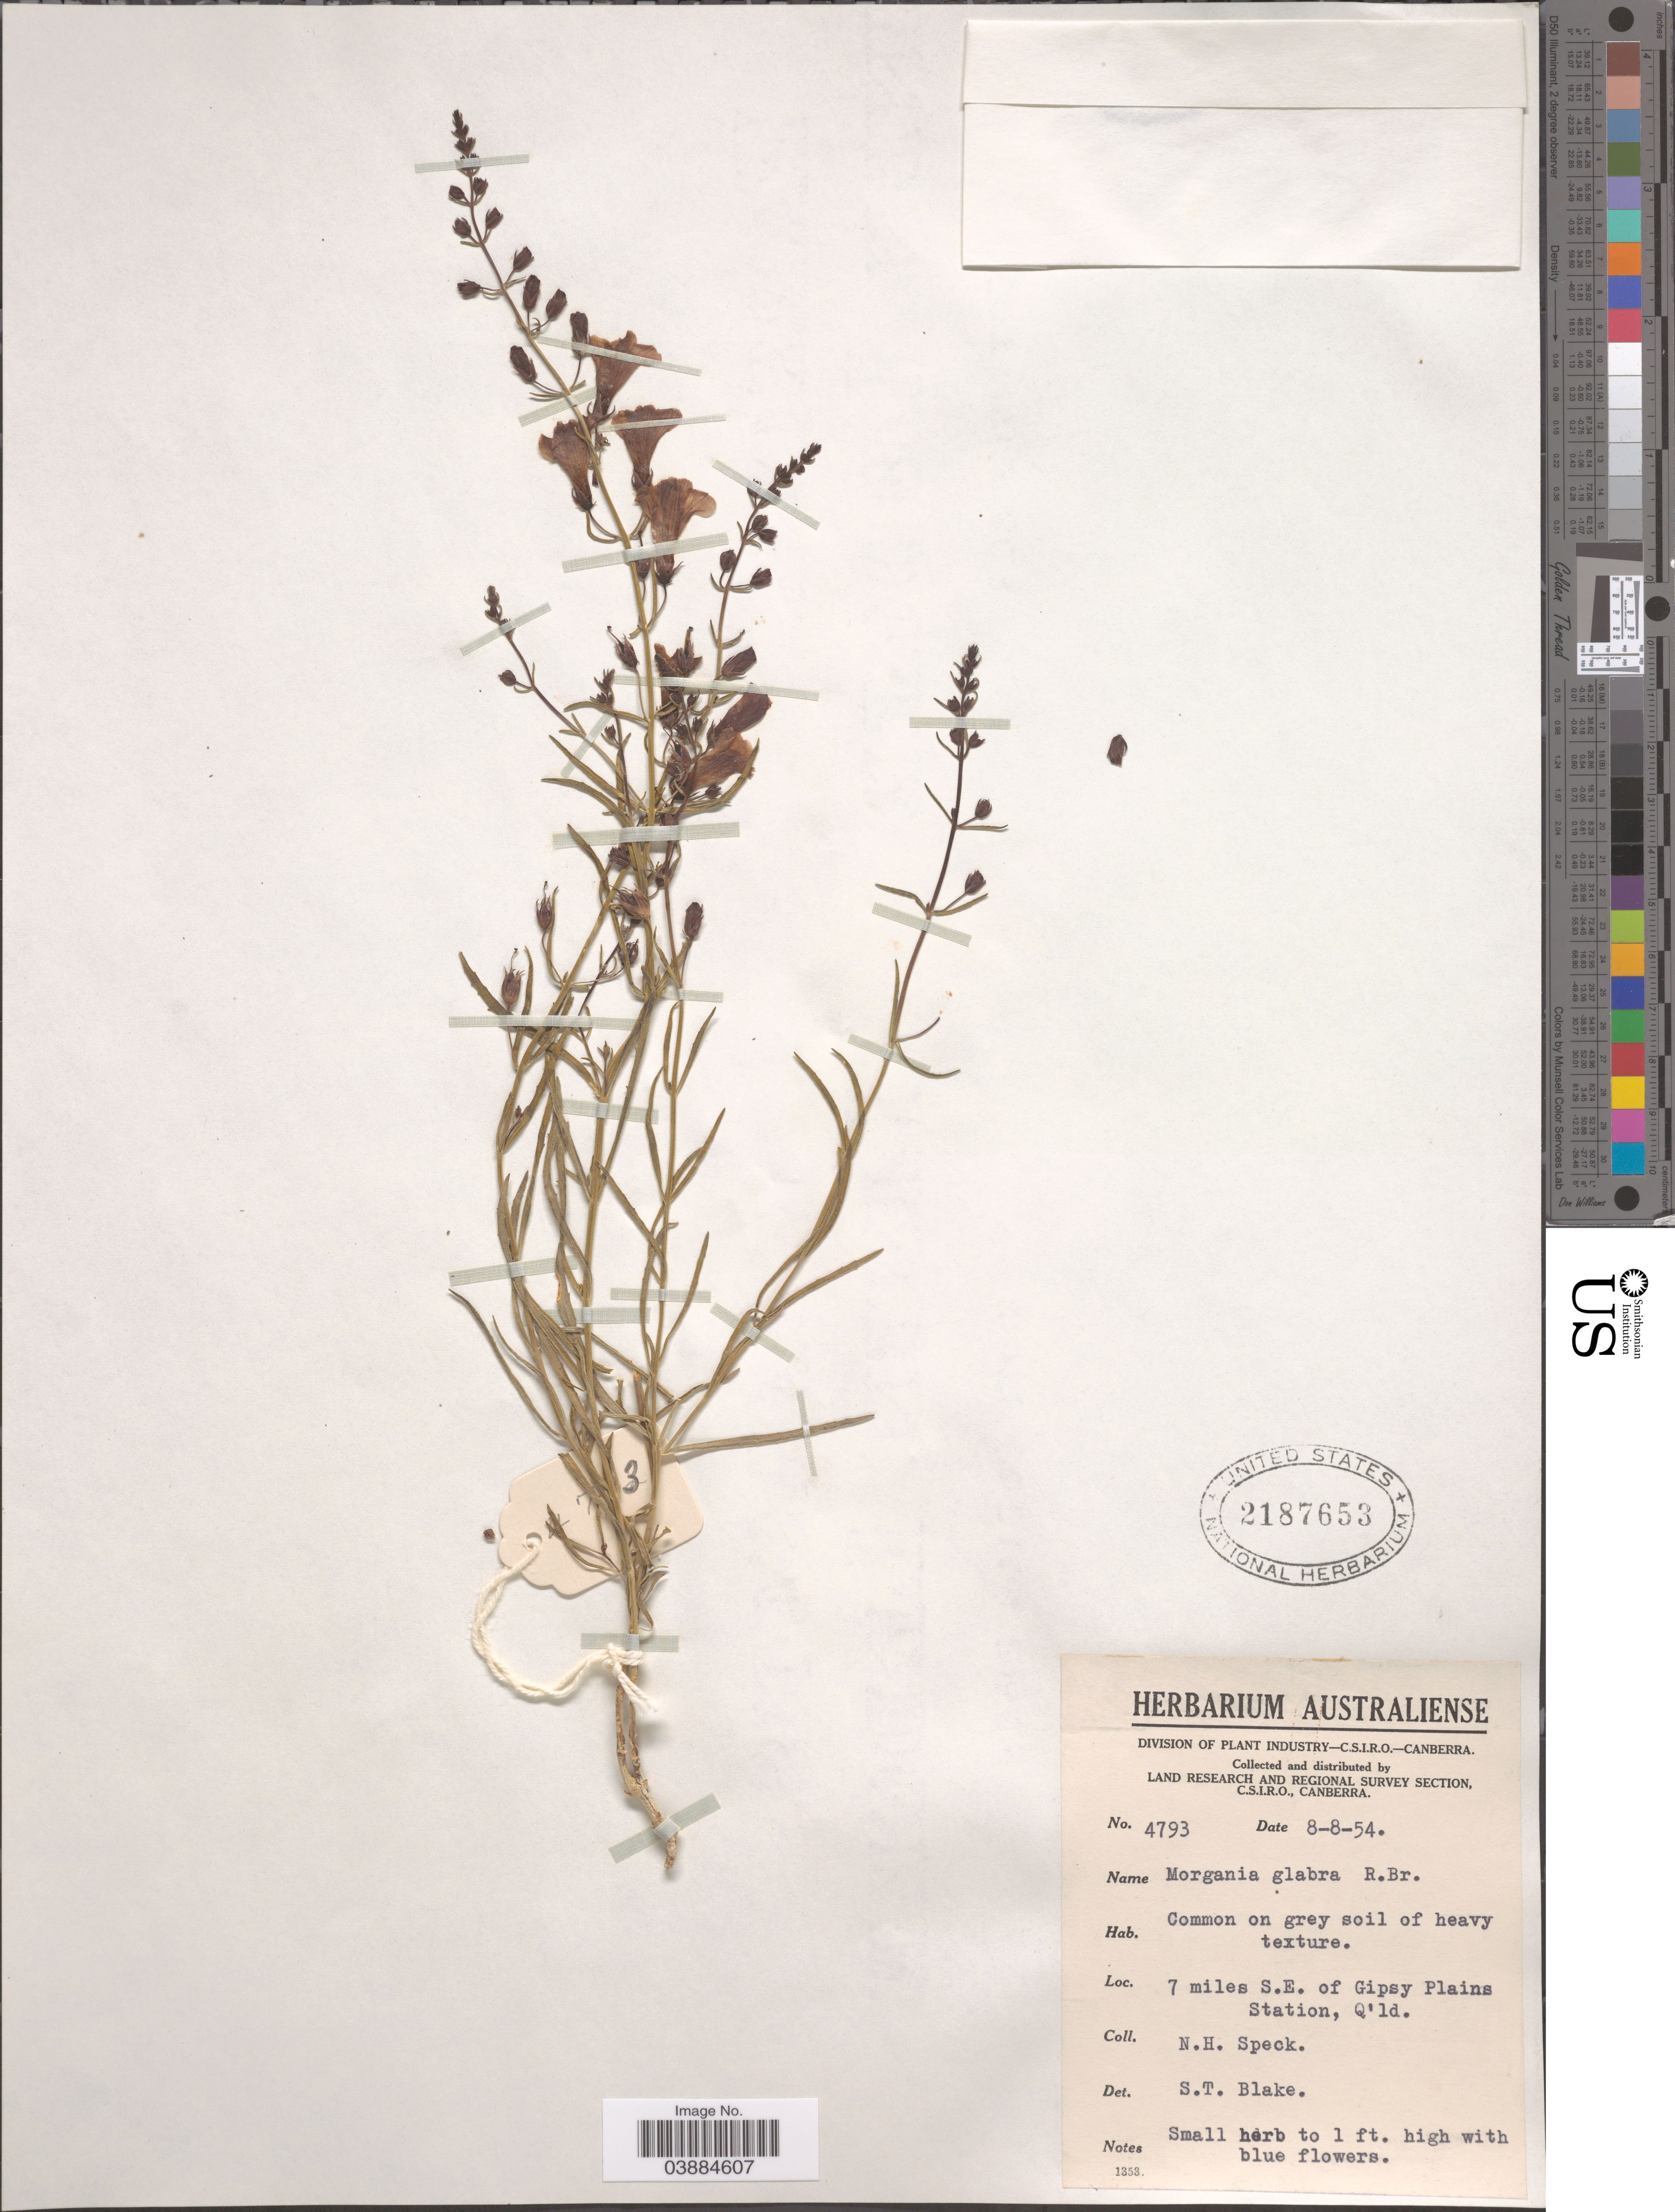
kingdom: Plantae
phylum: Tracheophyta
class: Magnoliopsida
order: Lamiales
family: Plantaginaceae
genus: Morgania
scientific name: Morgania glabra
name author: R. Br.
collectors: N. Speck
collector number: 4793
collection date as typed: Transcribed d/m/y: 8/8/54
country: Australia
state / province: Queensland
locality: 7 miles S.E. of Gipsy Plains Station, Q'ld.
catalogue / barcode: US 2187653